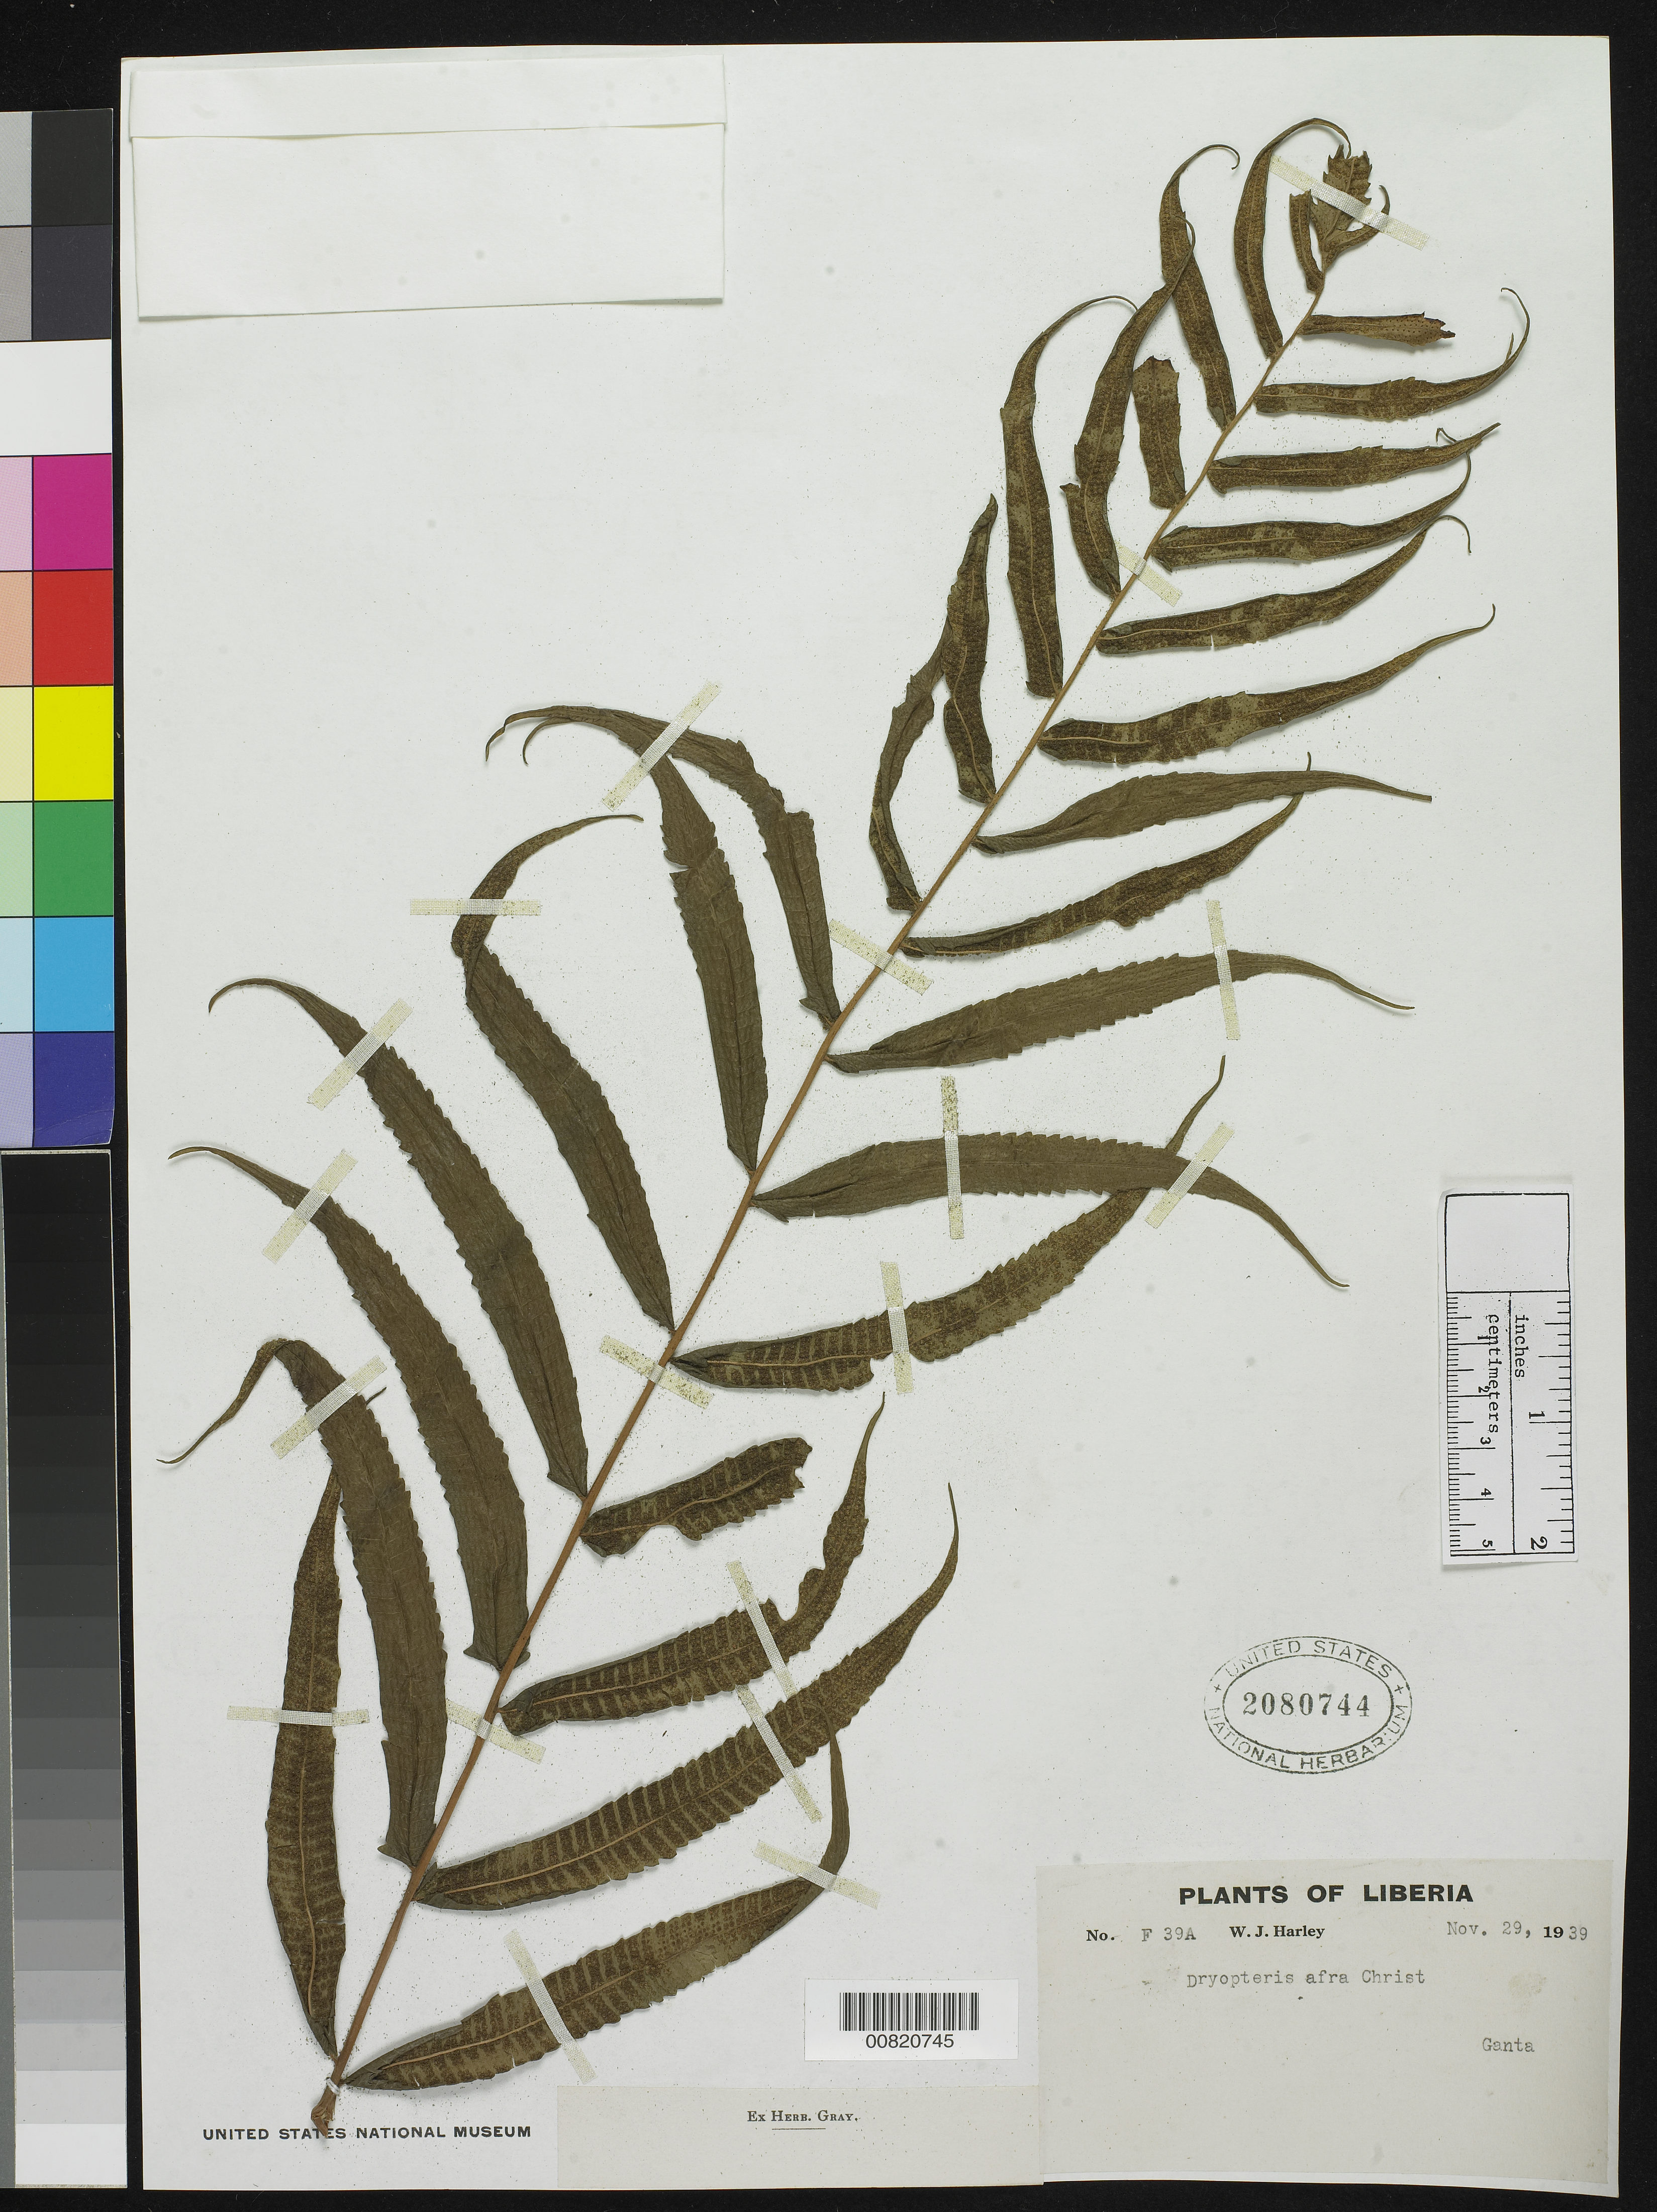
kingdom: Plantae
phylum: Tracheophyta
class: Polypodiopsida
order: Polypodiales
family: Thelypteridaceae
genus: Pneumatopteris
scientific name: Pneumatopteris afra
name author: (Christ) Holttum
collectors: W. Harley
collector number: F 39A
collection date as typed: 29 Nov 1939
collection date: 1939-11-29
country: Liberia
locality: Ganta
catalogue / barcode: US 2080744